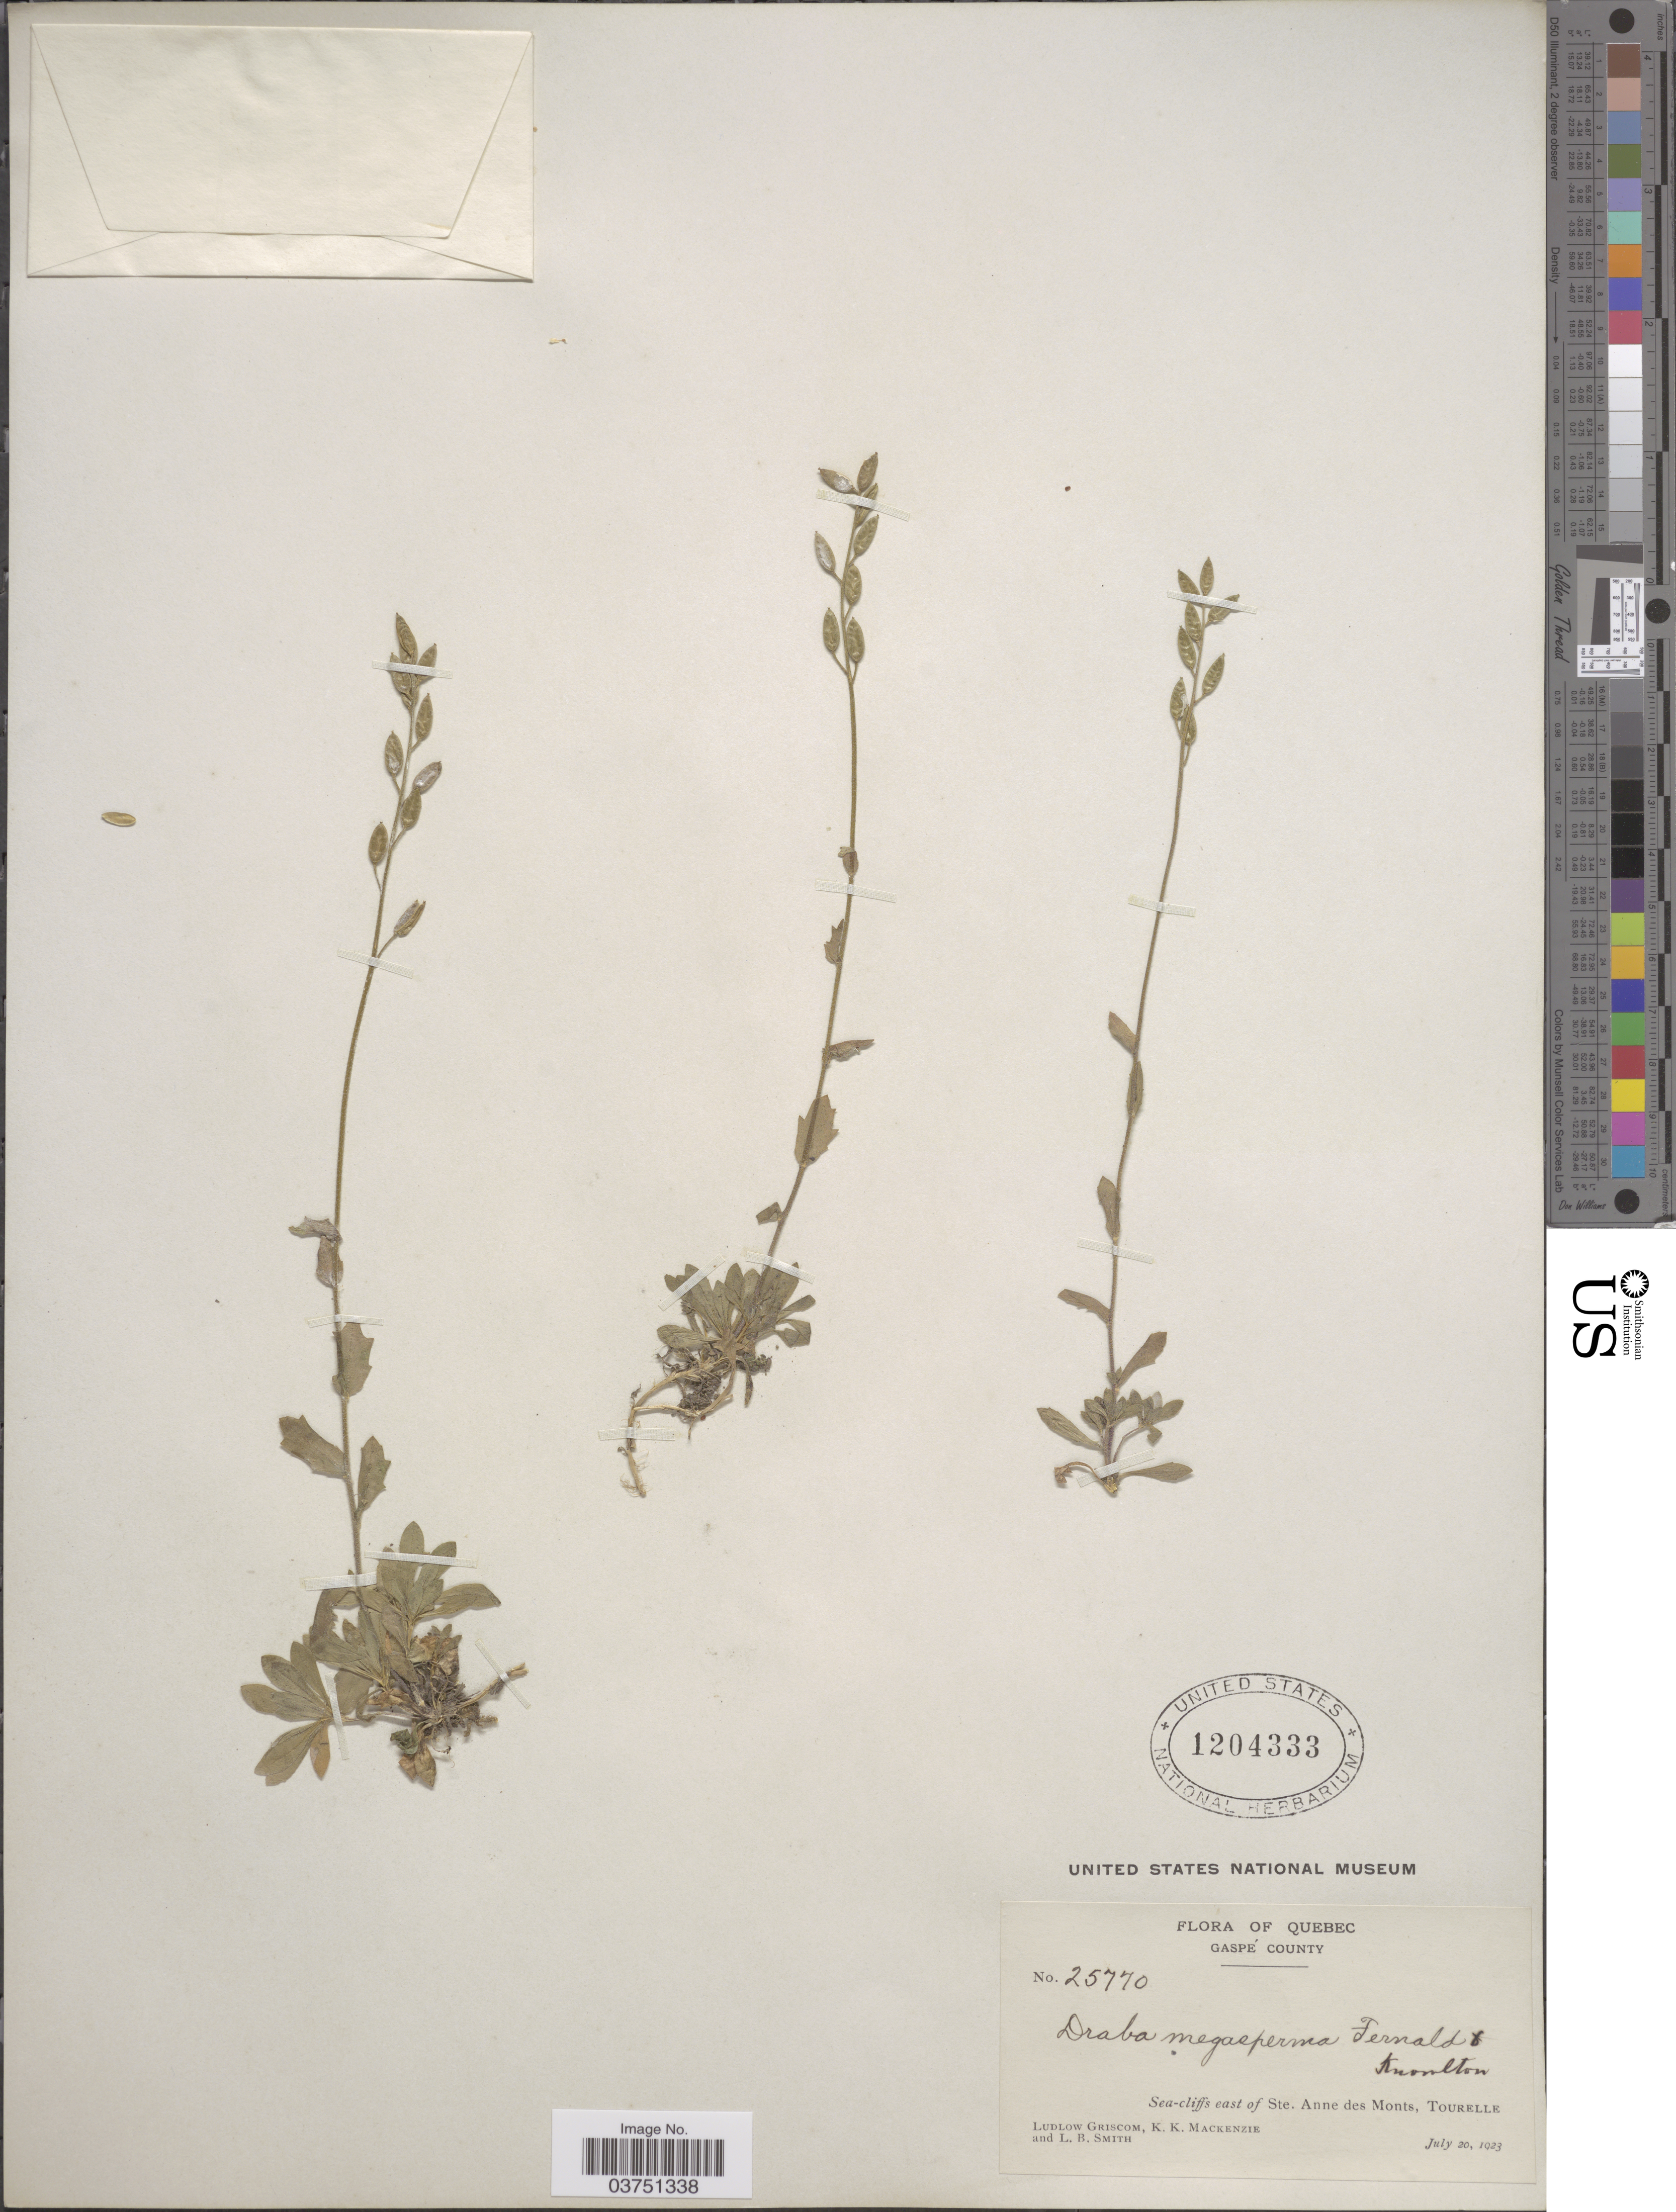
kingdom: Plantae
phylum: Tracheophyta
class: Magnoliopsida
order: Brassicales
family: Brassicaceae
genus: Draba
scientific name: Draba glabella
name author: Pursh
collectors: L. Griscom, K. K. Mackenzie & L. Smith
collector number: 25770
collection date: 1923-07-20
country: Canada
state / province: Quebec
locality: Gaspè County; Sea-cliffs east of Ste. Anne des Monts. Tourelle.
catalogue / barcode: US 1204333